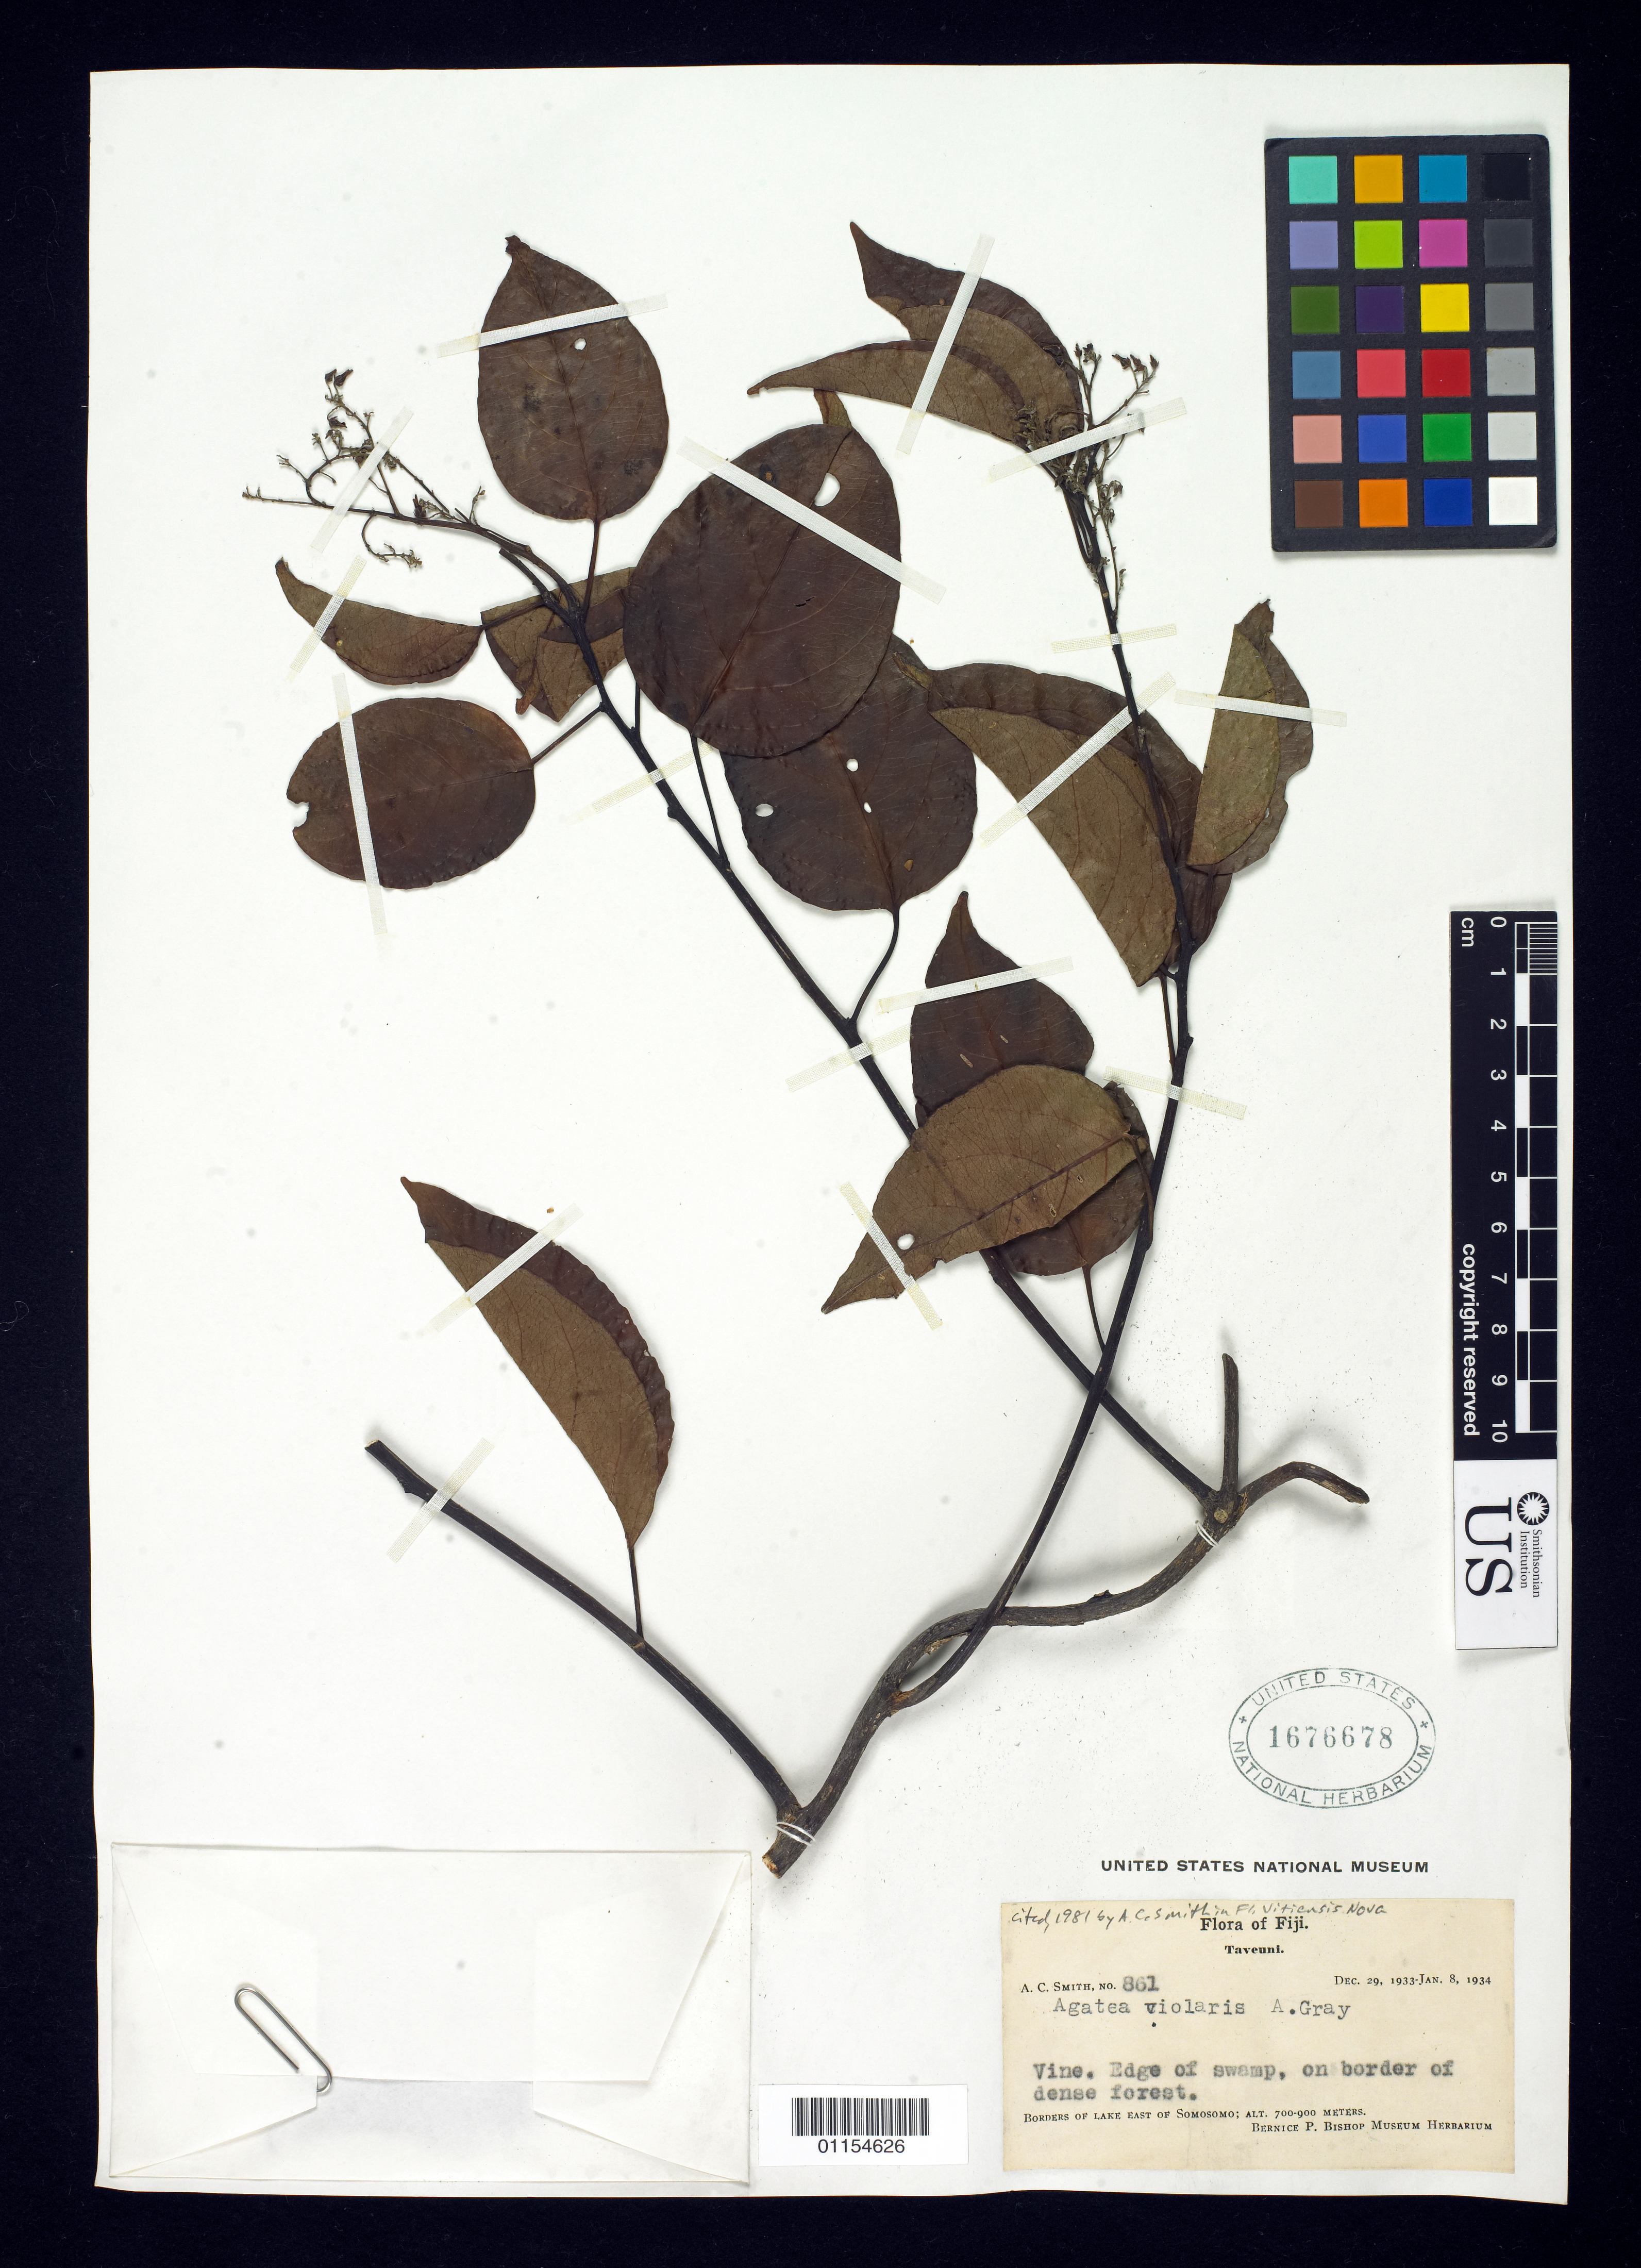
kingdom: Plantae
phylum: Tracheophyta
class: Magnoliopsida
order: Malpighiales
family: Violaceae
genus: Agatea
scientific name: Agatea violaris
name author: A. Gray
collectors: A. C. Smith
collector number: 861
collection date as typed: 14 Dec 1933 to 08 Jan 1934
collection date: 1933-12-14/1934-01-08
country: Fiji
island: Taveuni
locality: Between somosomo and wairiki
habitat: Edge of swamp, on border of dense forest.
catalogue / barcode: US 1676678